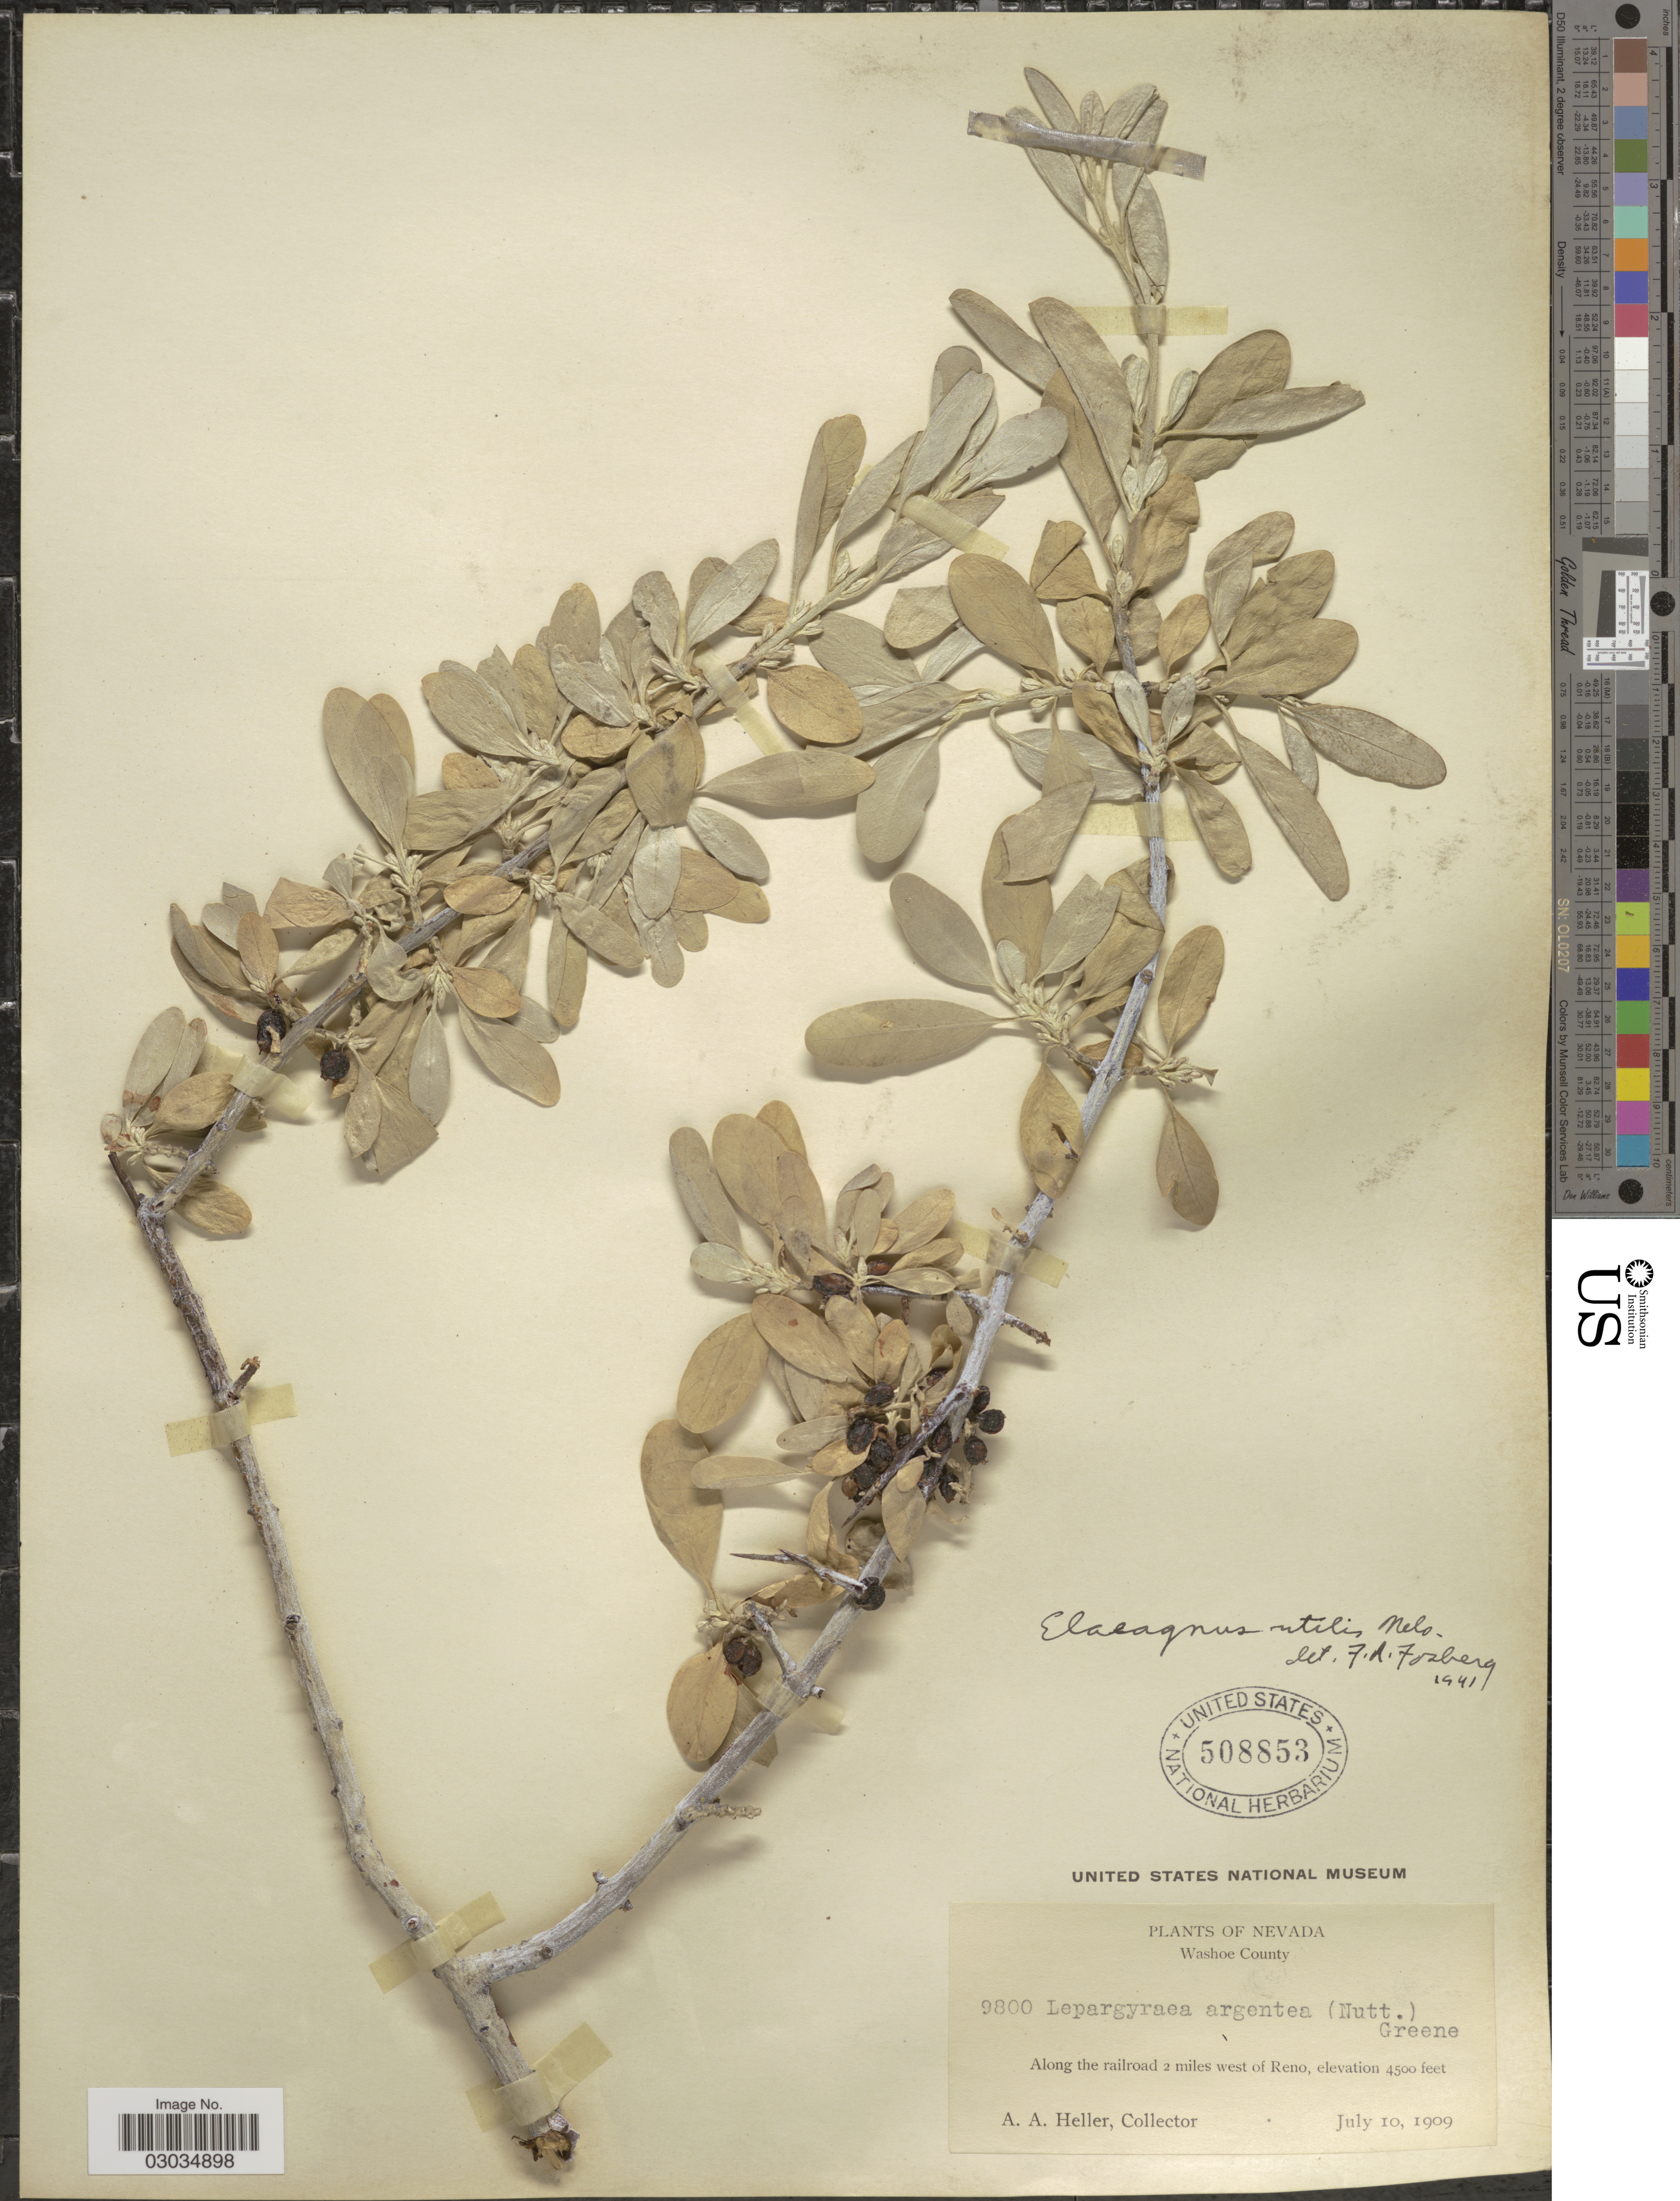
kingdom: Plantae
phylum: Tracheophyta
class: Magnoliopsida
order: Rosales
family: Elaeagnaceae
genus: Shepherdia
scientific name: Shepherdia argentea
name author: (Pursh) Nutt.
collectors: A. A. Heller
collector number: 9800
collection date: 1909-07-10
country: United States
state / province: Nevada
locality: Washoe County, Along the railroad 2 miles west of Reno.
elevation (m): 1372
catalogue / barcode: US 508853